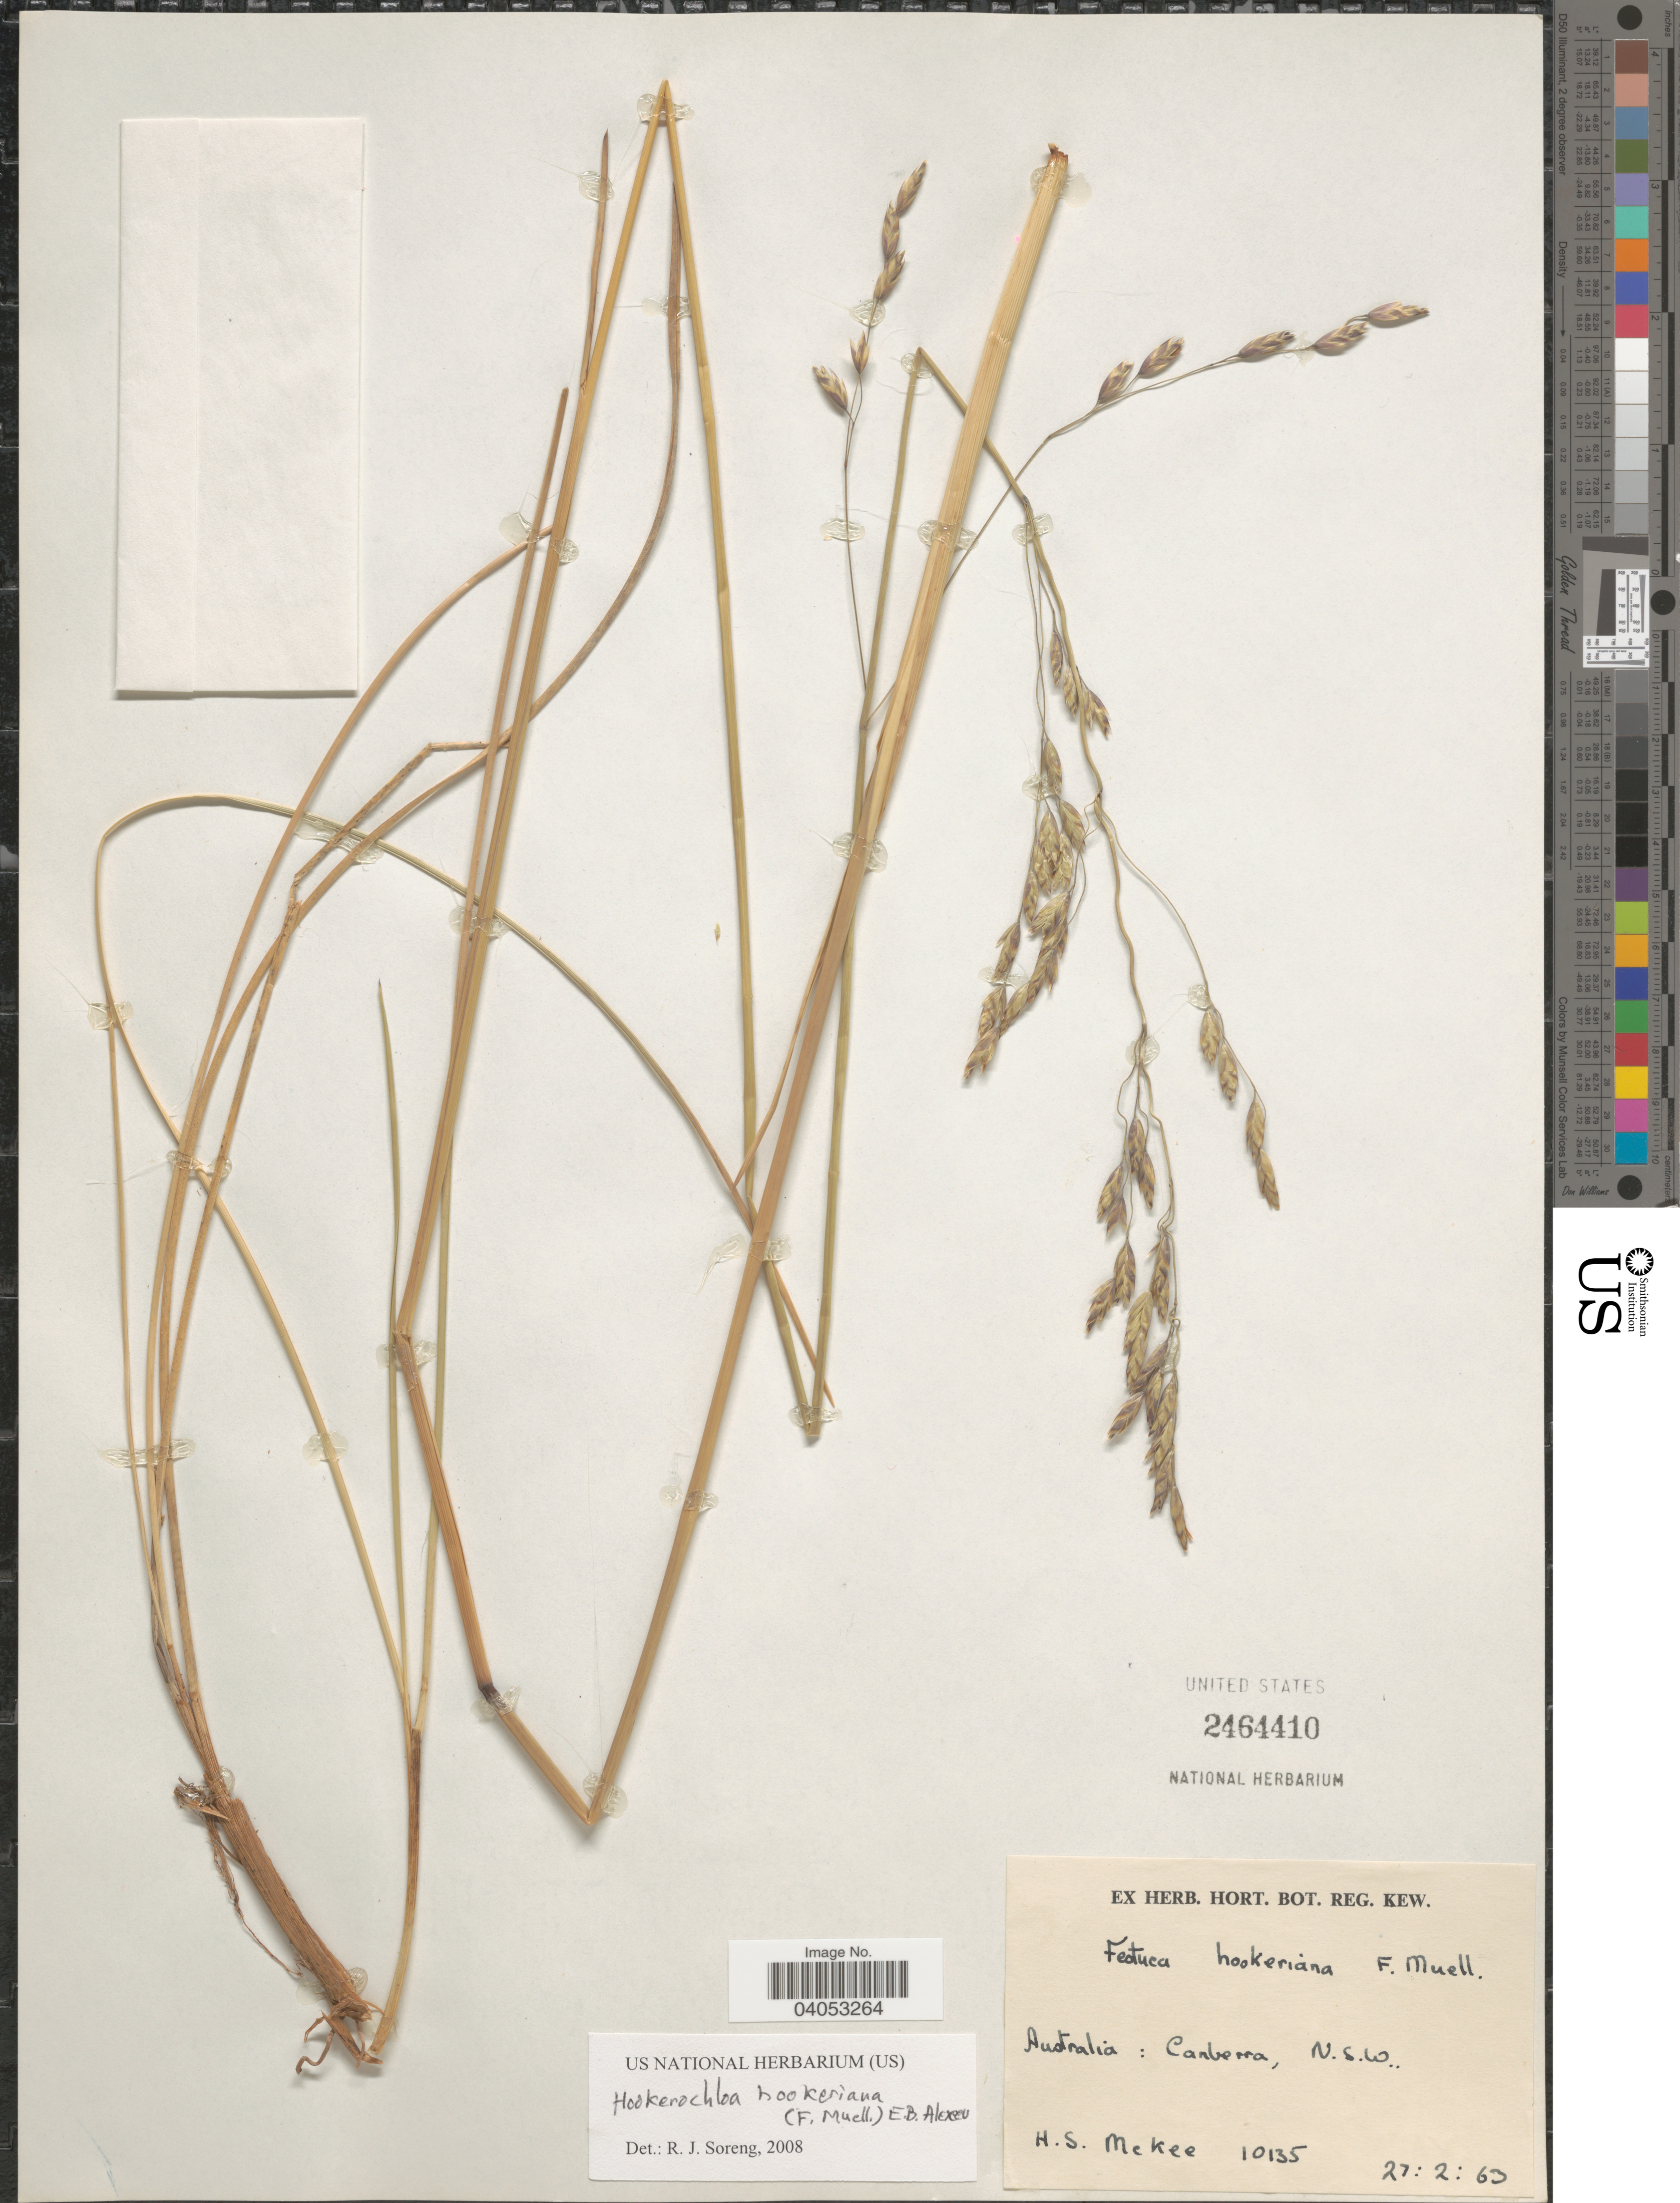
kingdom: Plantae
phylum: Tracheophyta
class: Liliopsida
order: Poales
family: Poaceae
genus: Hookerochloa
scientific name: Hookerochloa hookeriana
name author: (F. Muell. ex Hook. f.) E.B. Alexeev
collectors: H. S. McKee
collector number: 10135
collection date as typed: Transcribed d/m/y: 27/2/63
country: Australia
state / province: New South Wales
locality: Canberra.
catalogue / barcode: US 2464410